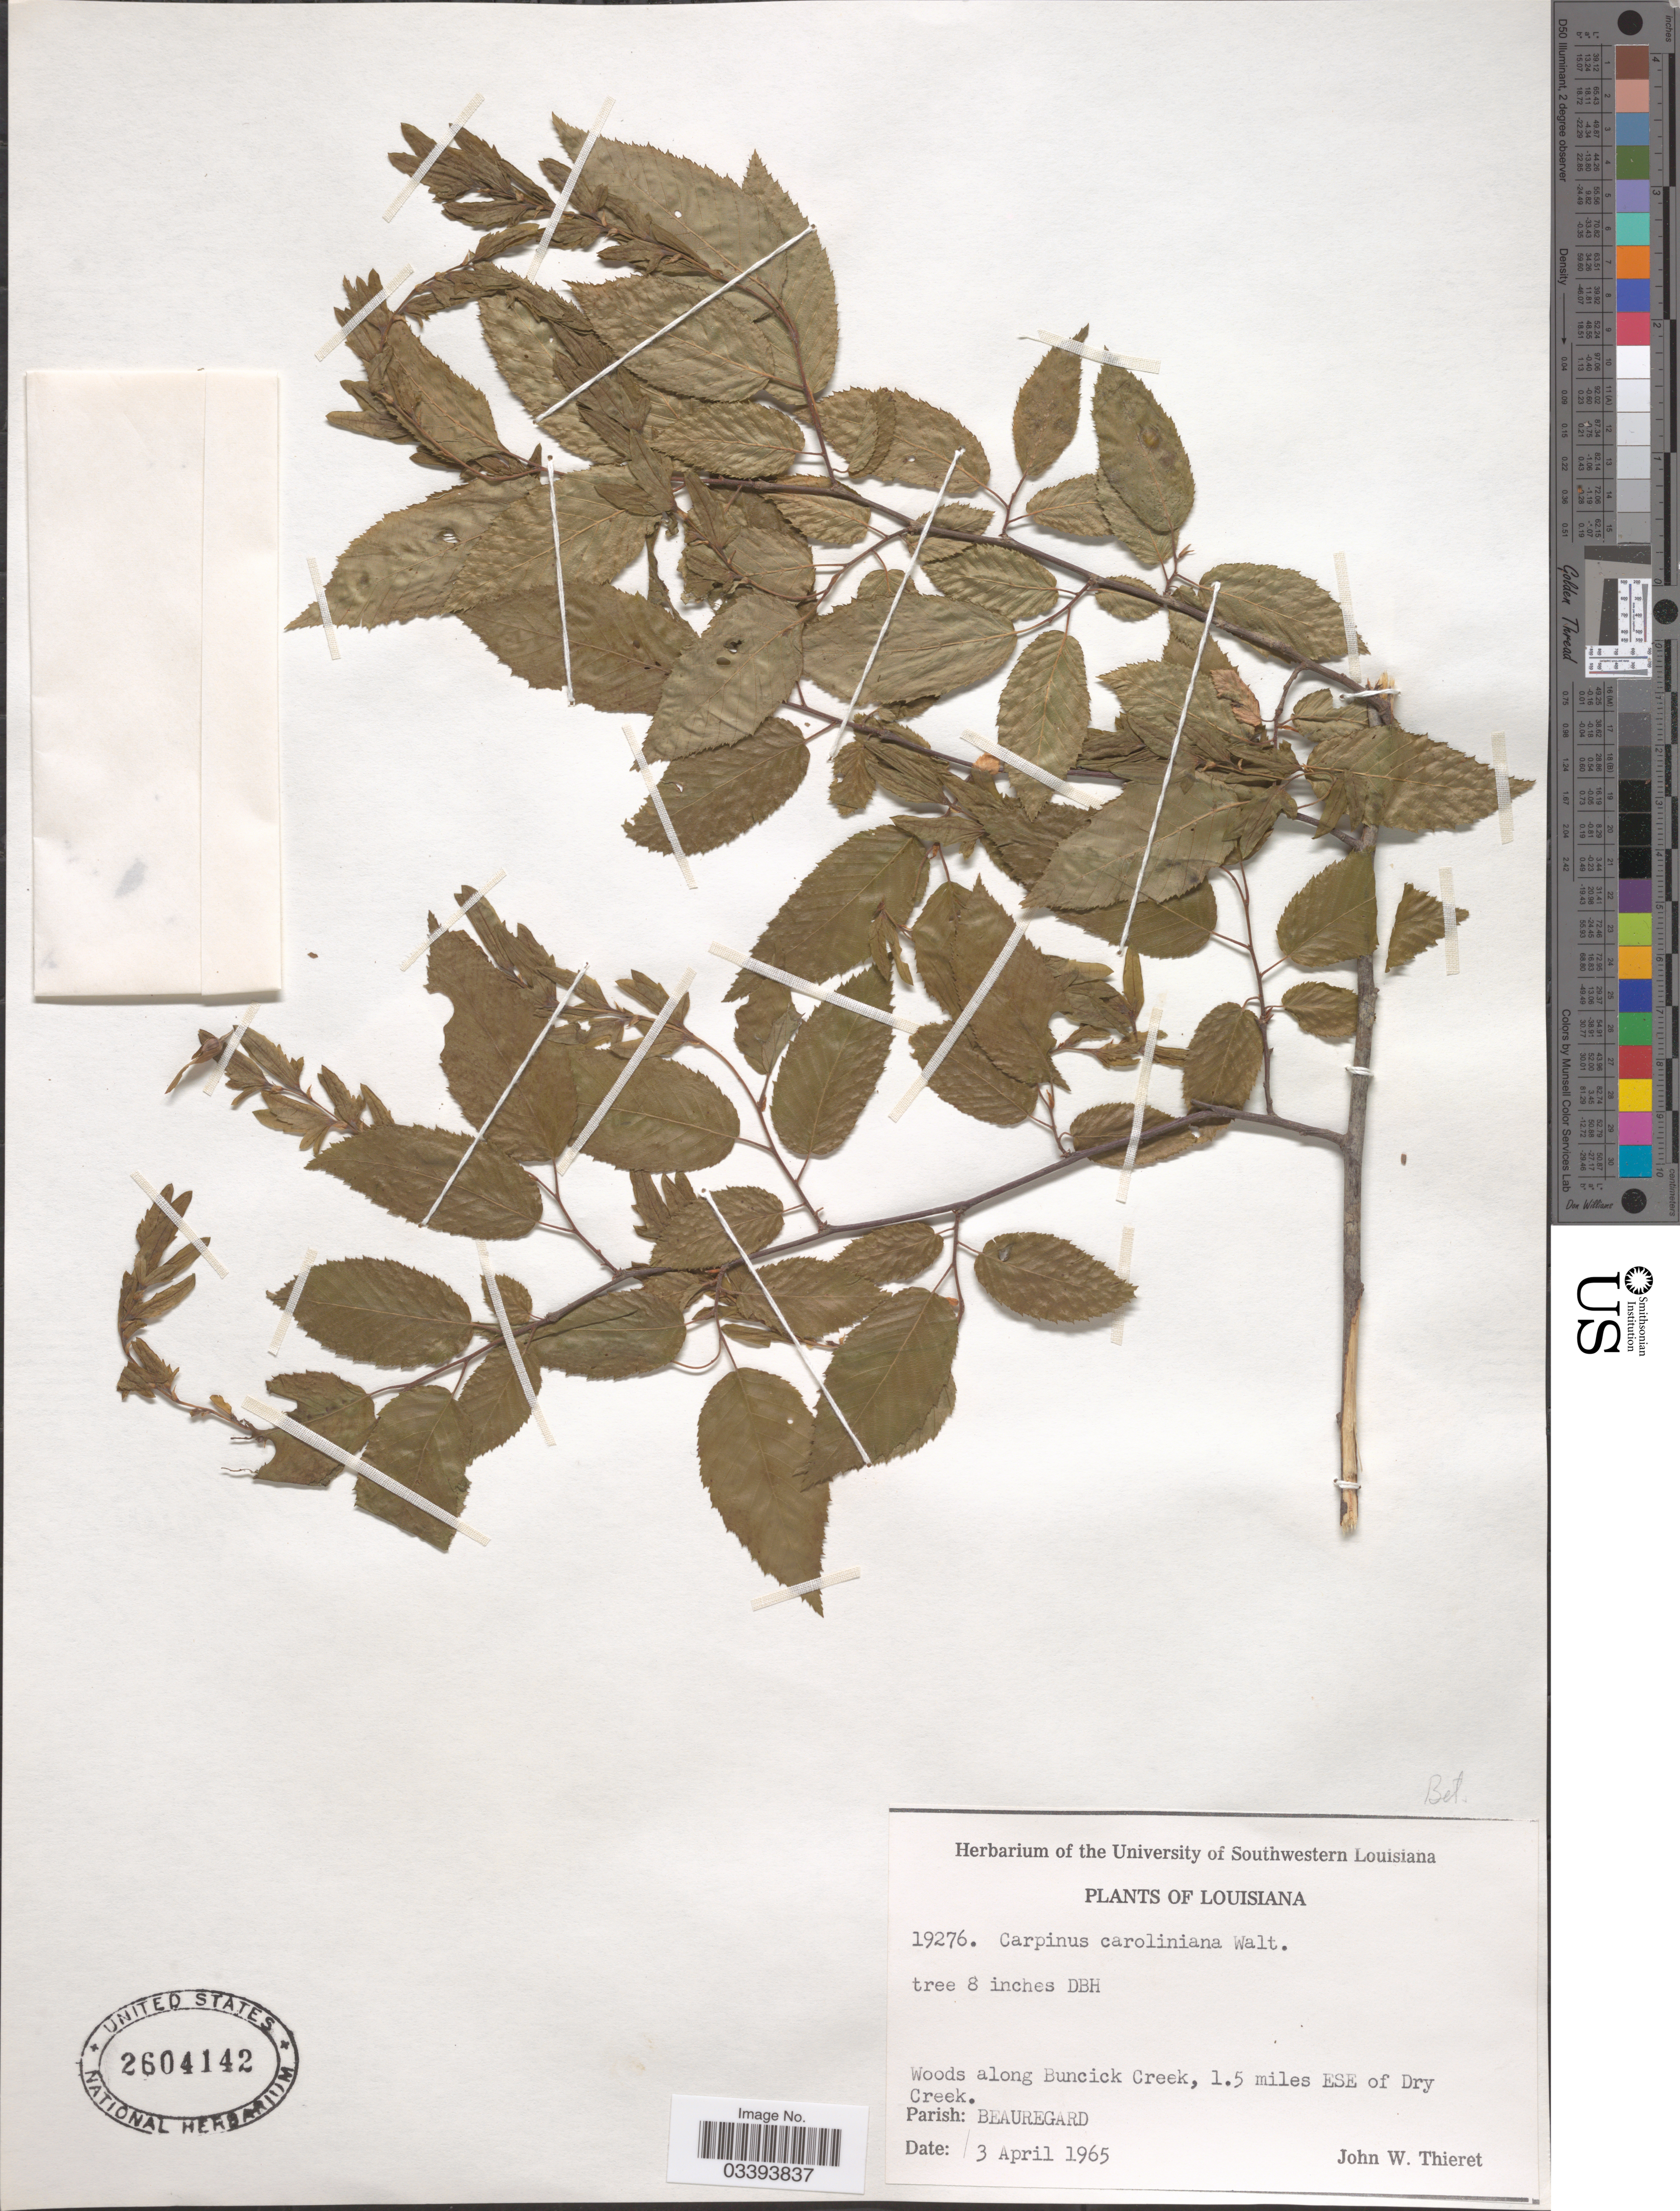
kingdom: Plantae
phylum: Tracheophyta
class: Magnoliopsida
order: Fagales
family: Betulaceae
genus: Carpinus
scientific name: Carpinus caroliniana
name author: Walter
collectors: J. W. Thieret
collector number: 19276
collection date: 1965-04-03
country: United States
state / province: Louisiana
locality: Woods along Buncick Creek, 1.5 miles ESE of Dry Creek. Parish: Beauregard.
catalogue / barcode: US 2604142